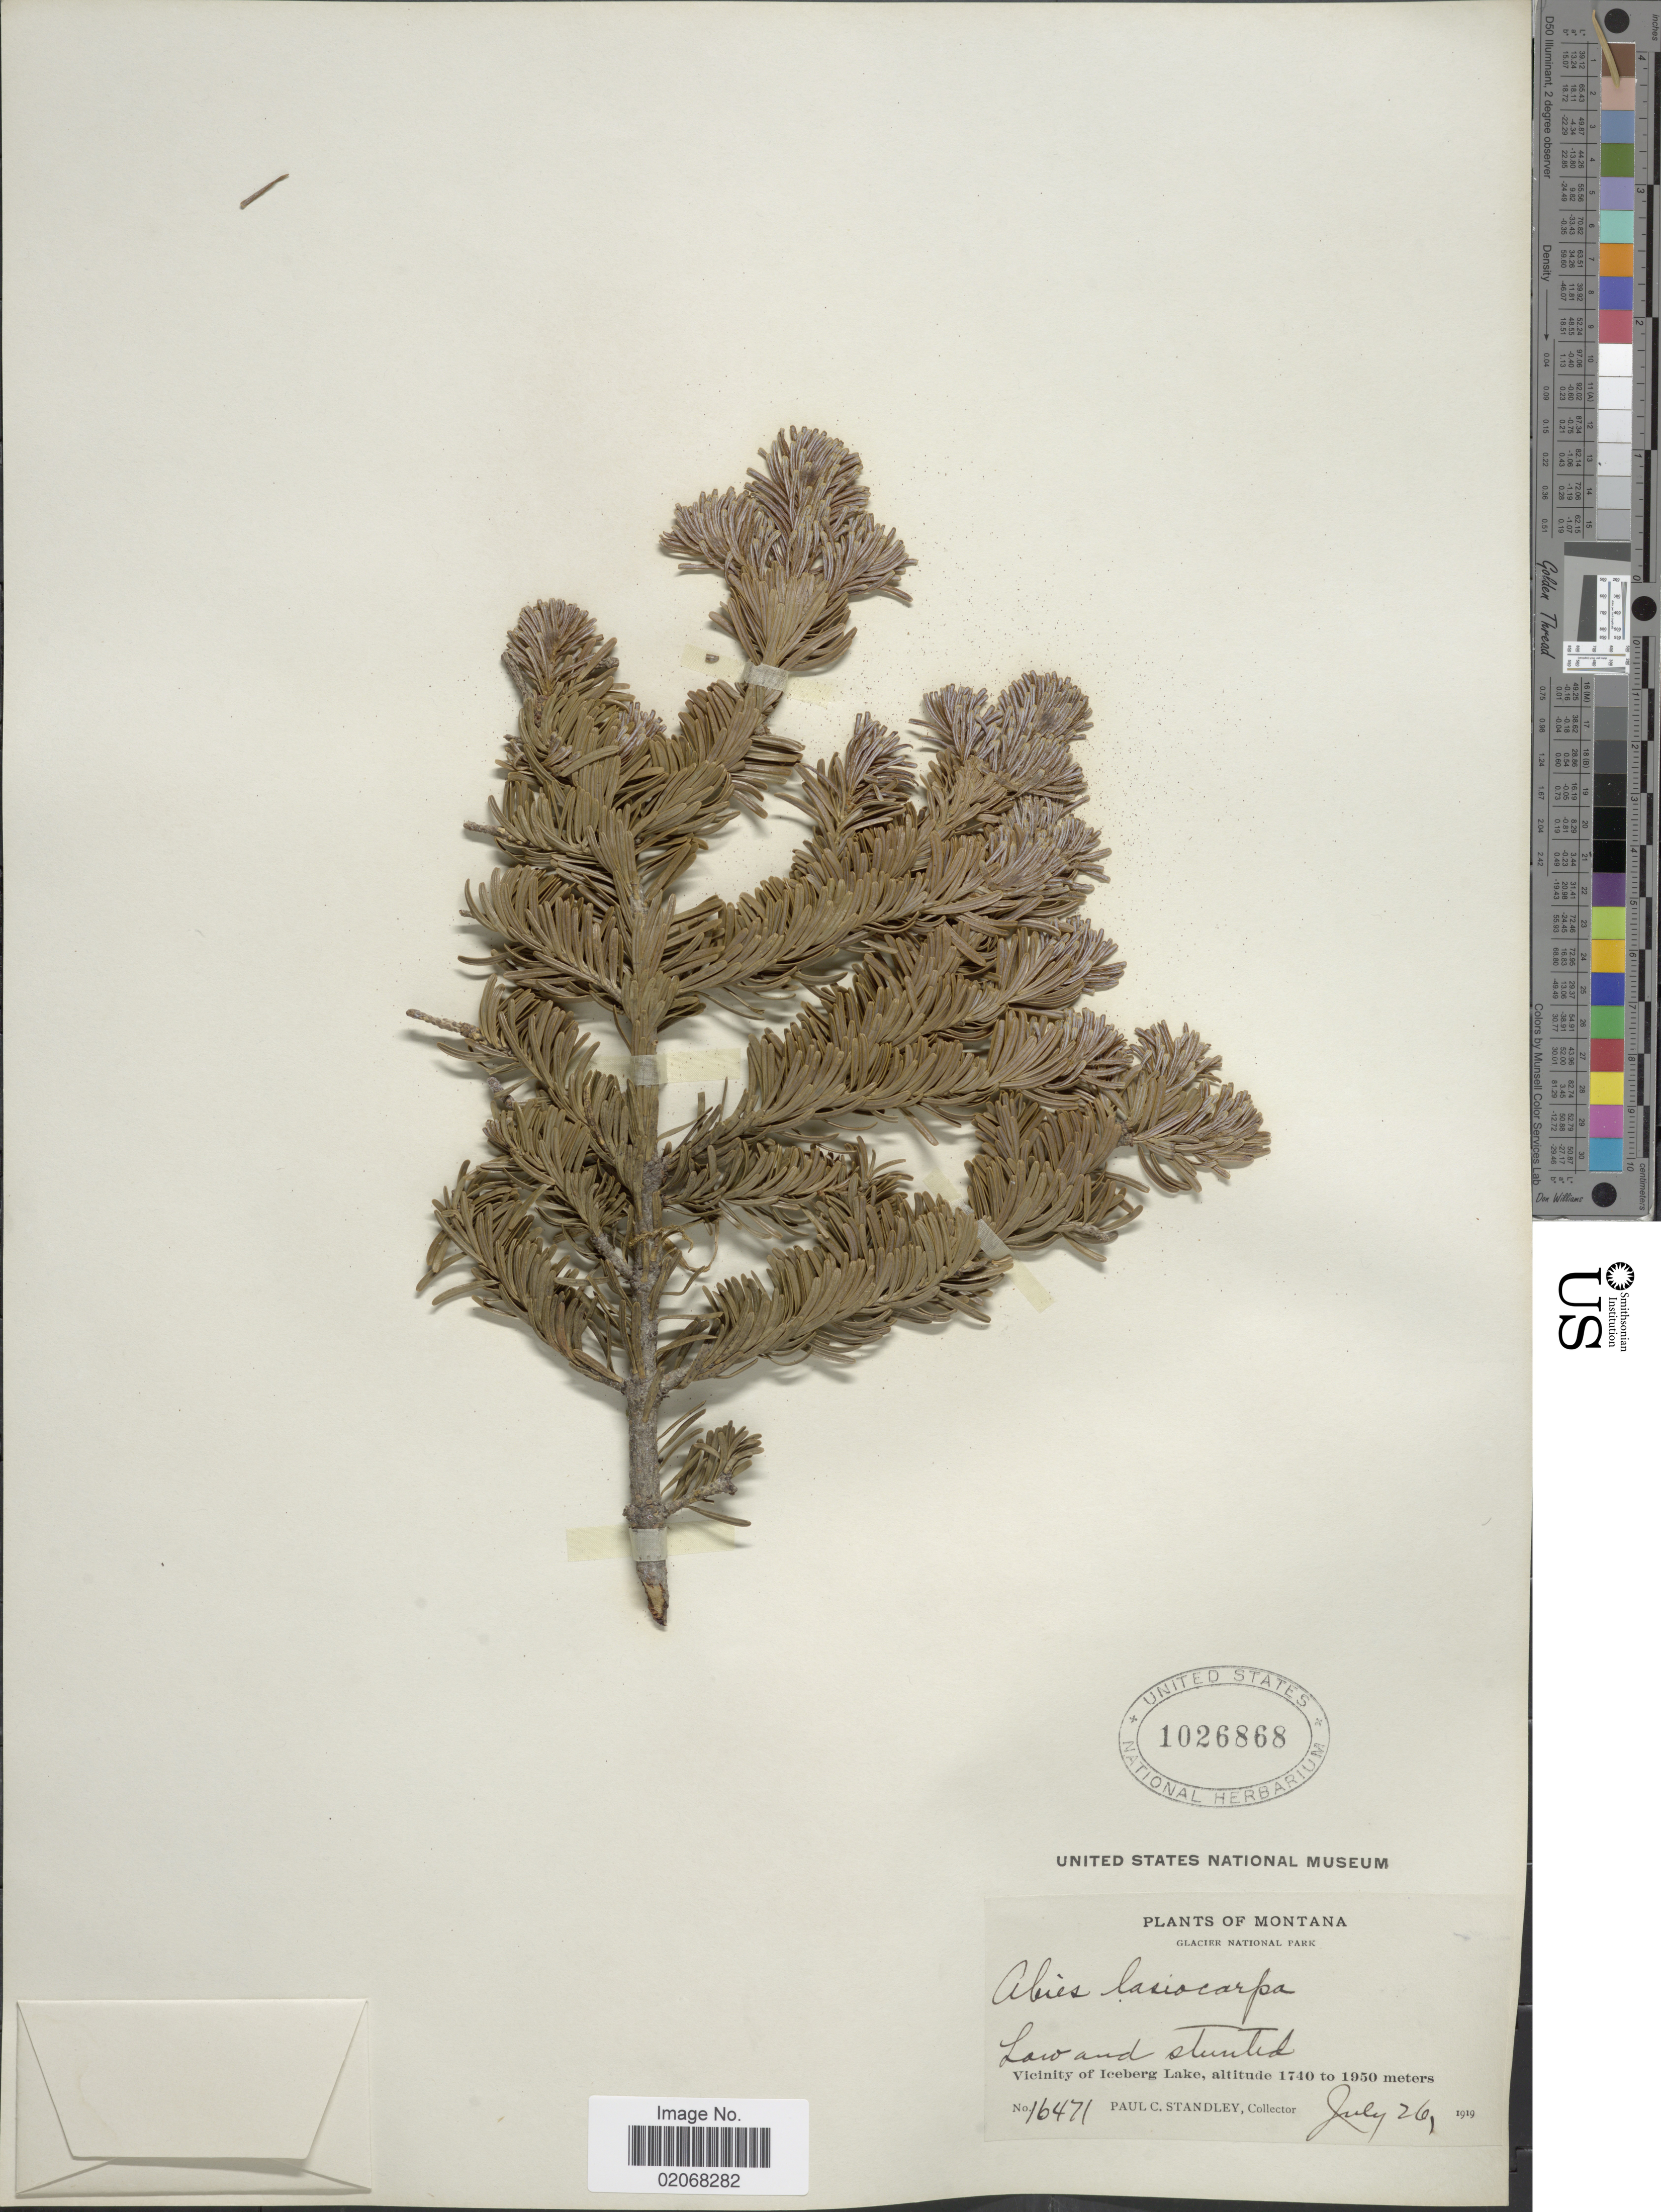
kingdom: Plantae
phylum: Tracheophyta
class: Pinopsida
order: Pinales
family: Pinaceae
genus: Abies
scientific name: Abies lasiocarpa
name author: (Hook.) Nutt.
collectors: P. C. Standley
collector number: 16471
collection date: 1919-07-26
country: United States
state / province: Montana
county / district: Glacier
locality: Glacier National Park, Low and stunted, Vicinity of Iceberg Lake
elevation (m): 1740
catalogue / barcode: US 1026868